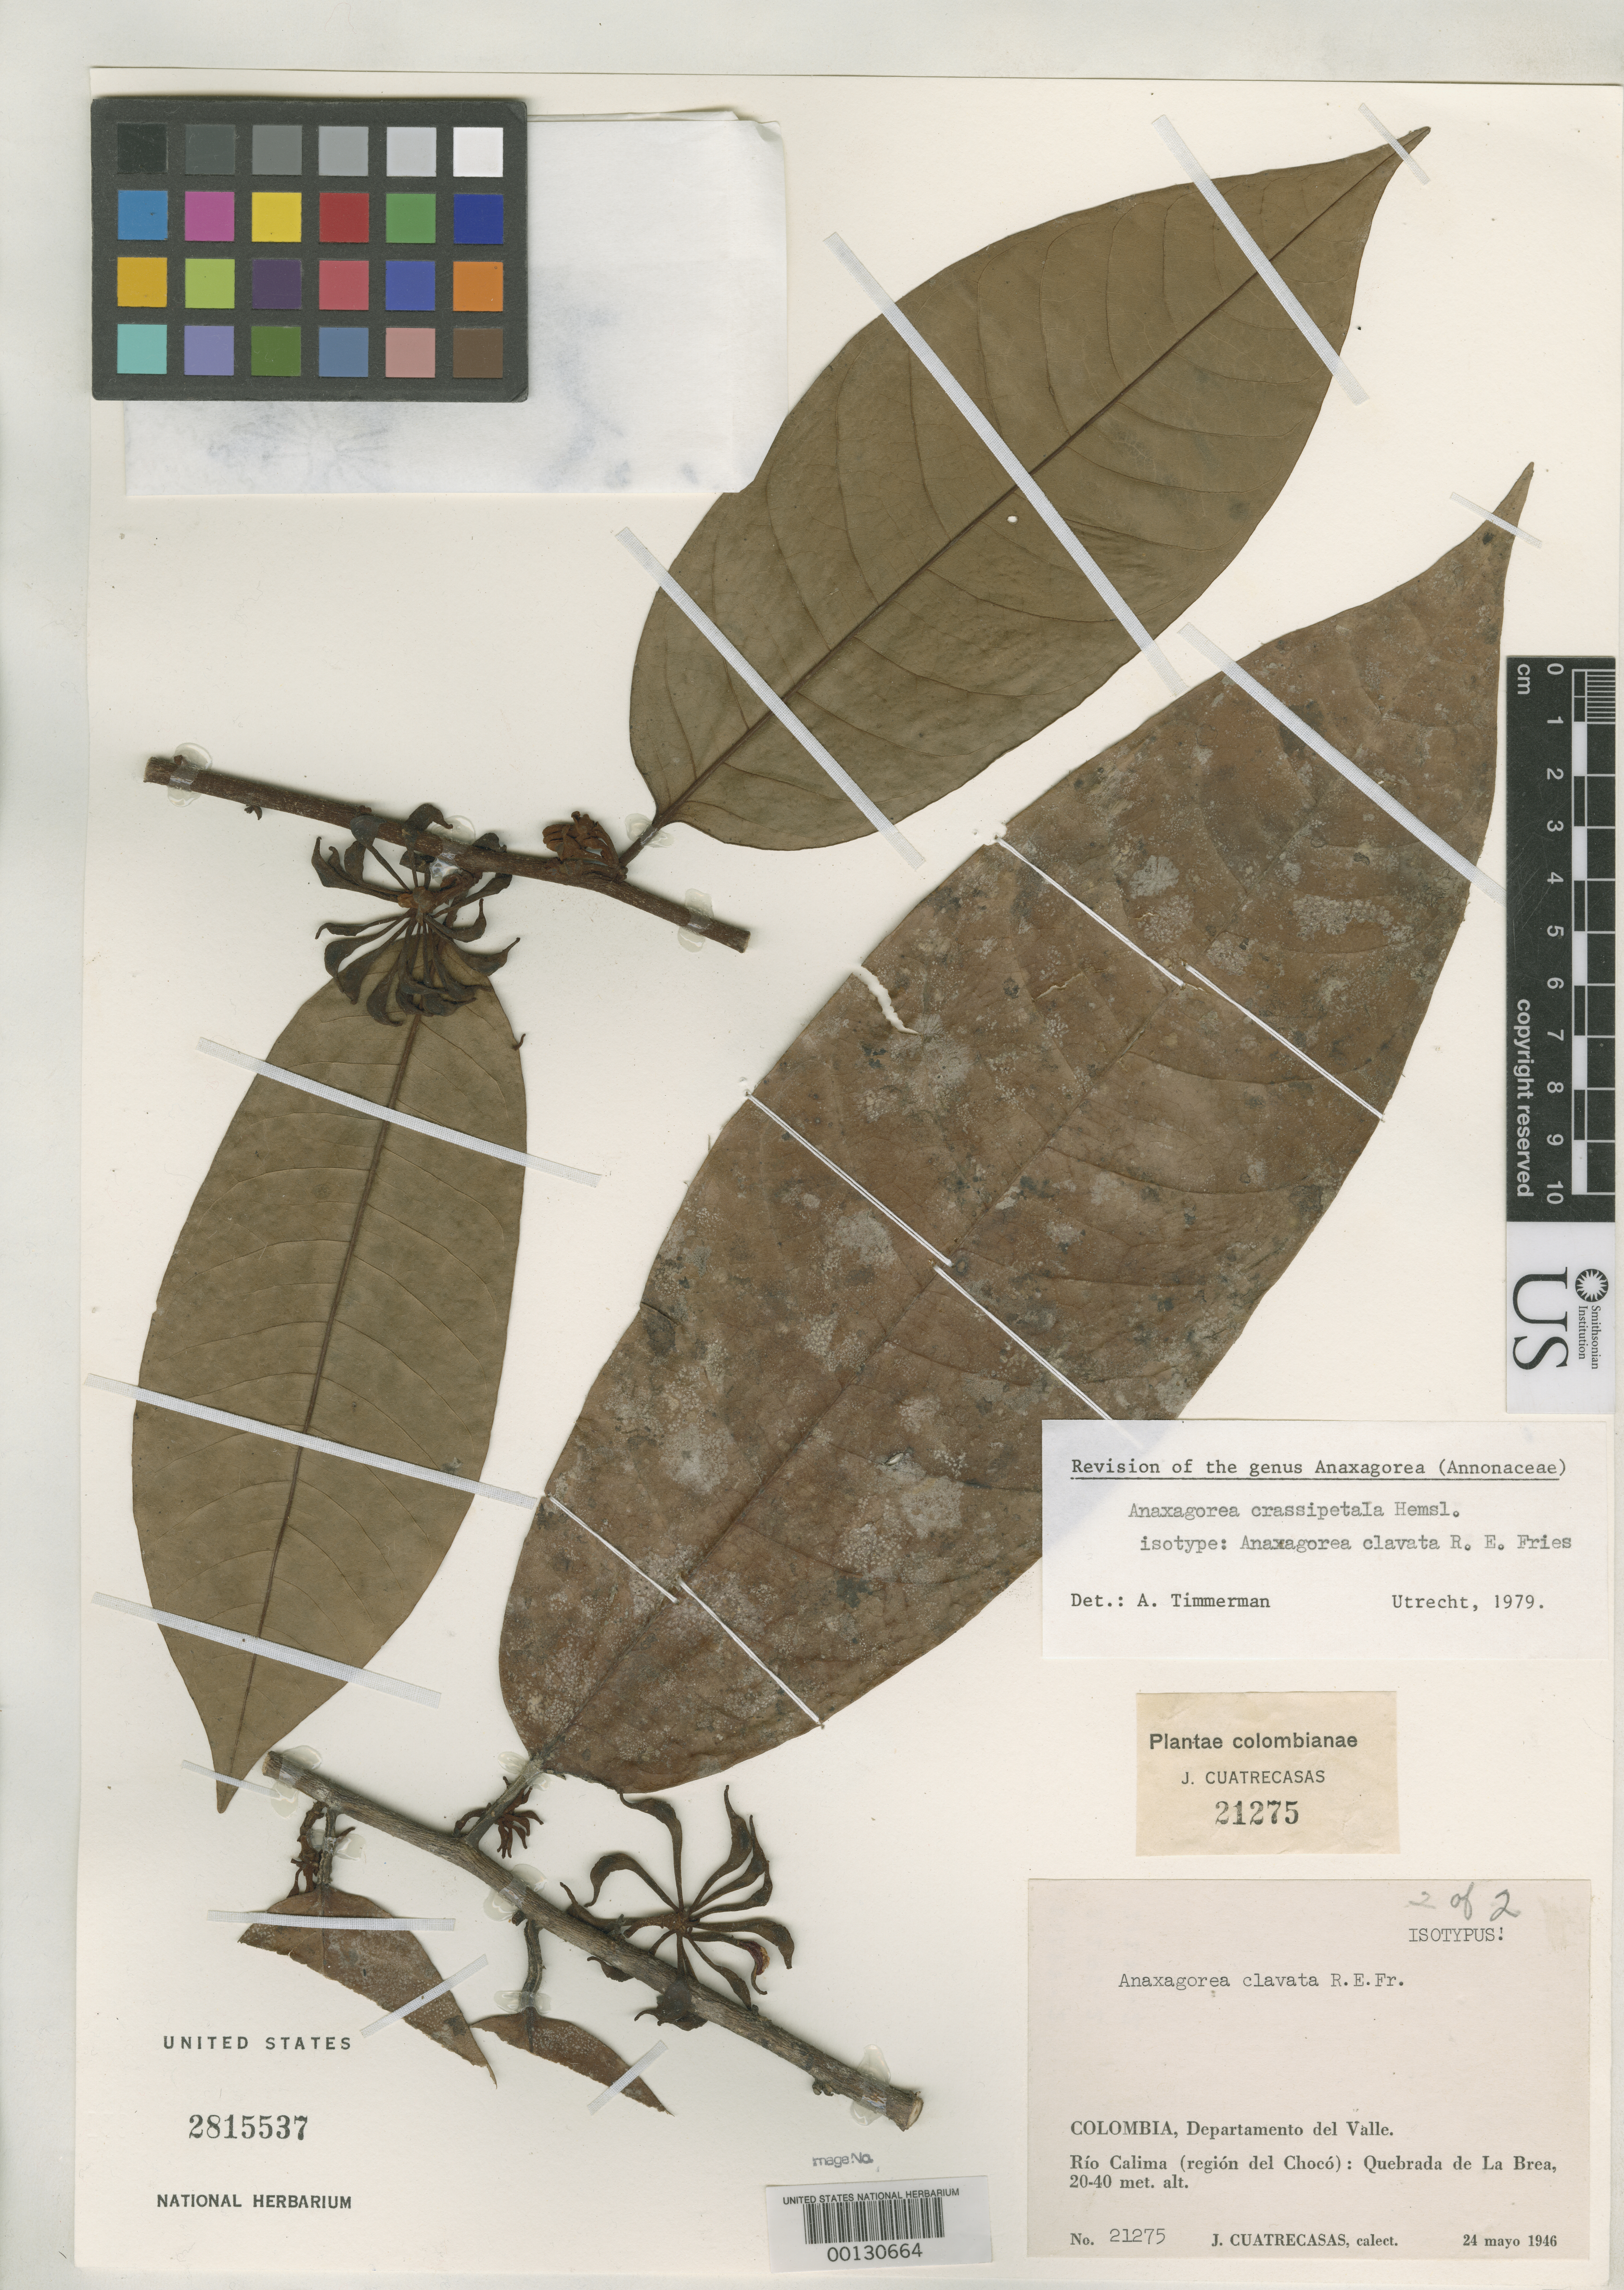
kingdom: Plantae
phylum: Tracheophyta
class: Magnoliopsida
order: Magnoliales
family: Annonaceae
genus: Anaxagorea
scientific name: Anaxagorea clavata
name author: R.E. Fr.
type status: Isotype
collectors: J. Cuatrecasas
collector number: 21275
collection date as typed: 24 May 1946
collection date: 1946-05-24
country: Colombia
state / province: Valle del Cauca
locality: Rio Calima, Quebrada de La Brea.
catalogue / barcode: US 2815537